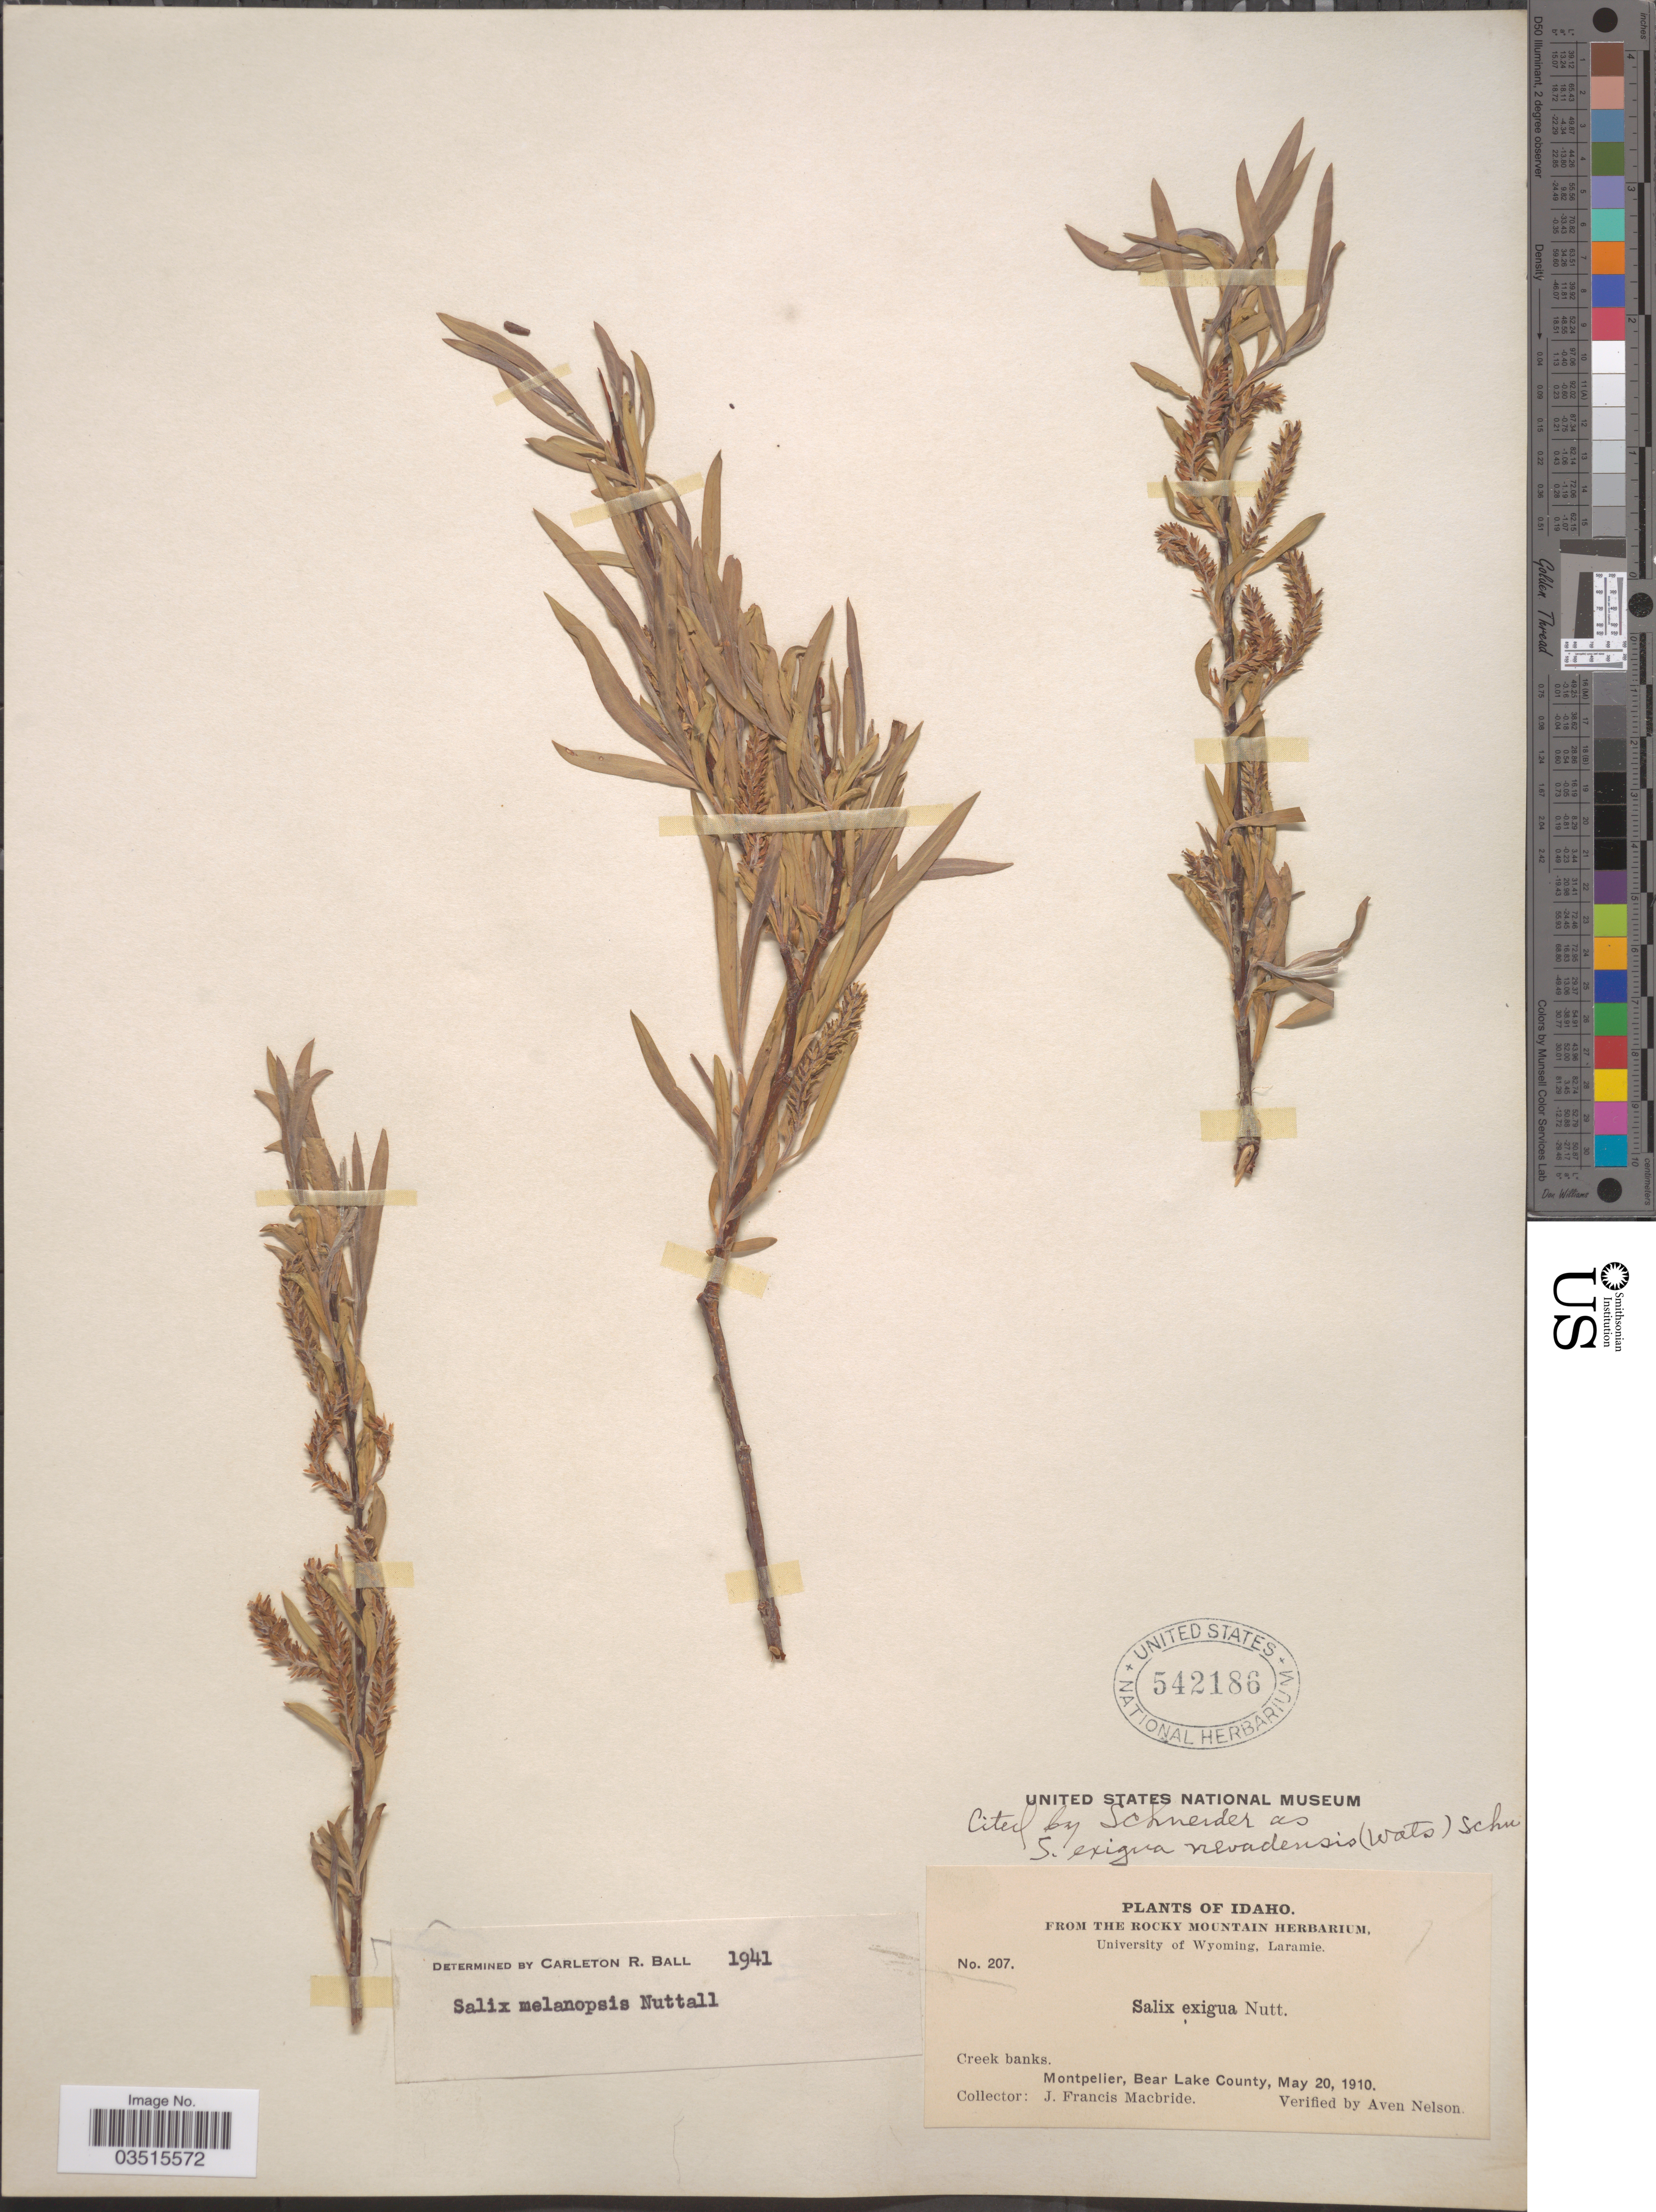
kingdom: Plantae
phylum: Tracheophyta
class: Magnoliopsida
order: Malpighiales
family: Salicaceae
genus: Salix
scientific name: Salix melanopsis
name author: Nutt.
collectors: J. F. Macbride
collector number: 207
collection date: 1910-05-20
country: United States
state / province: Idaho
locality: Creek banks. Montpelier, Bear Lake County.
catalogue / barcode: US 542186